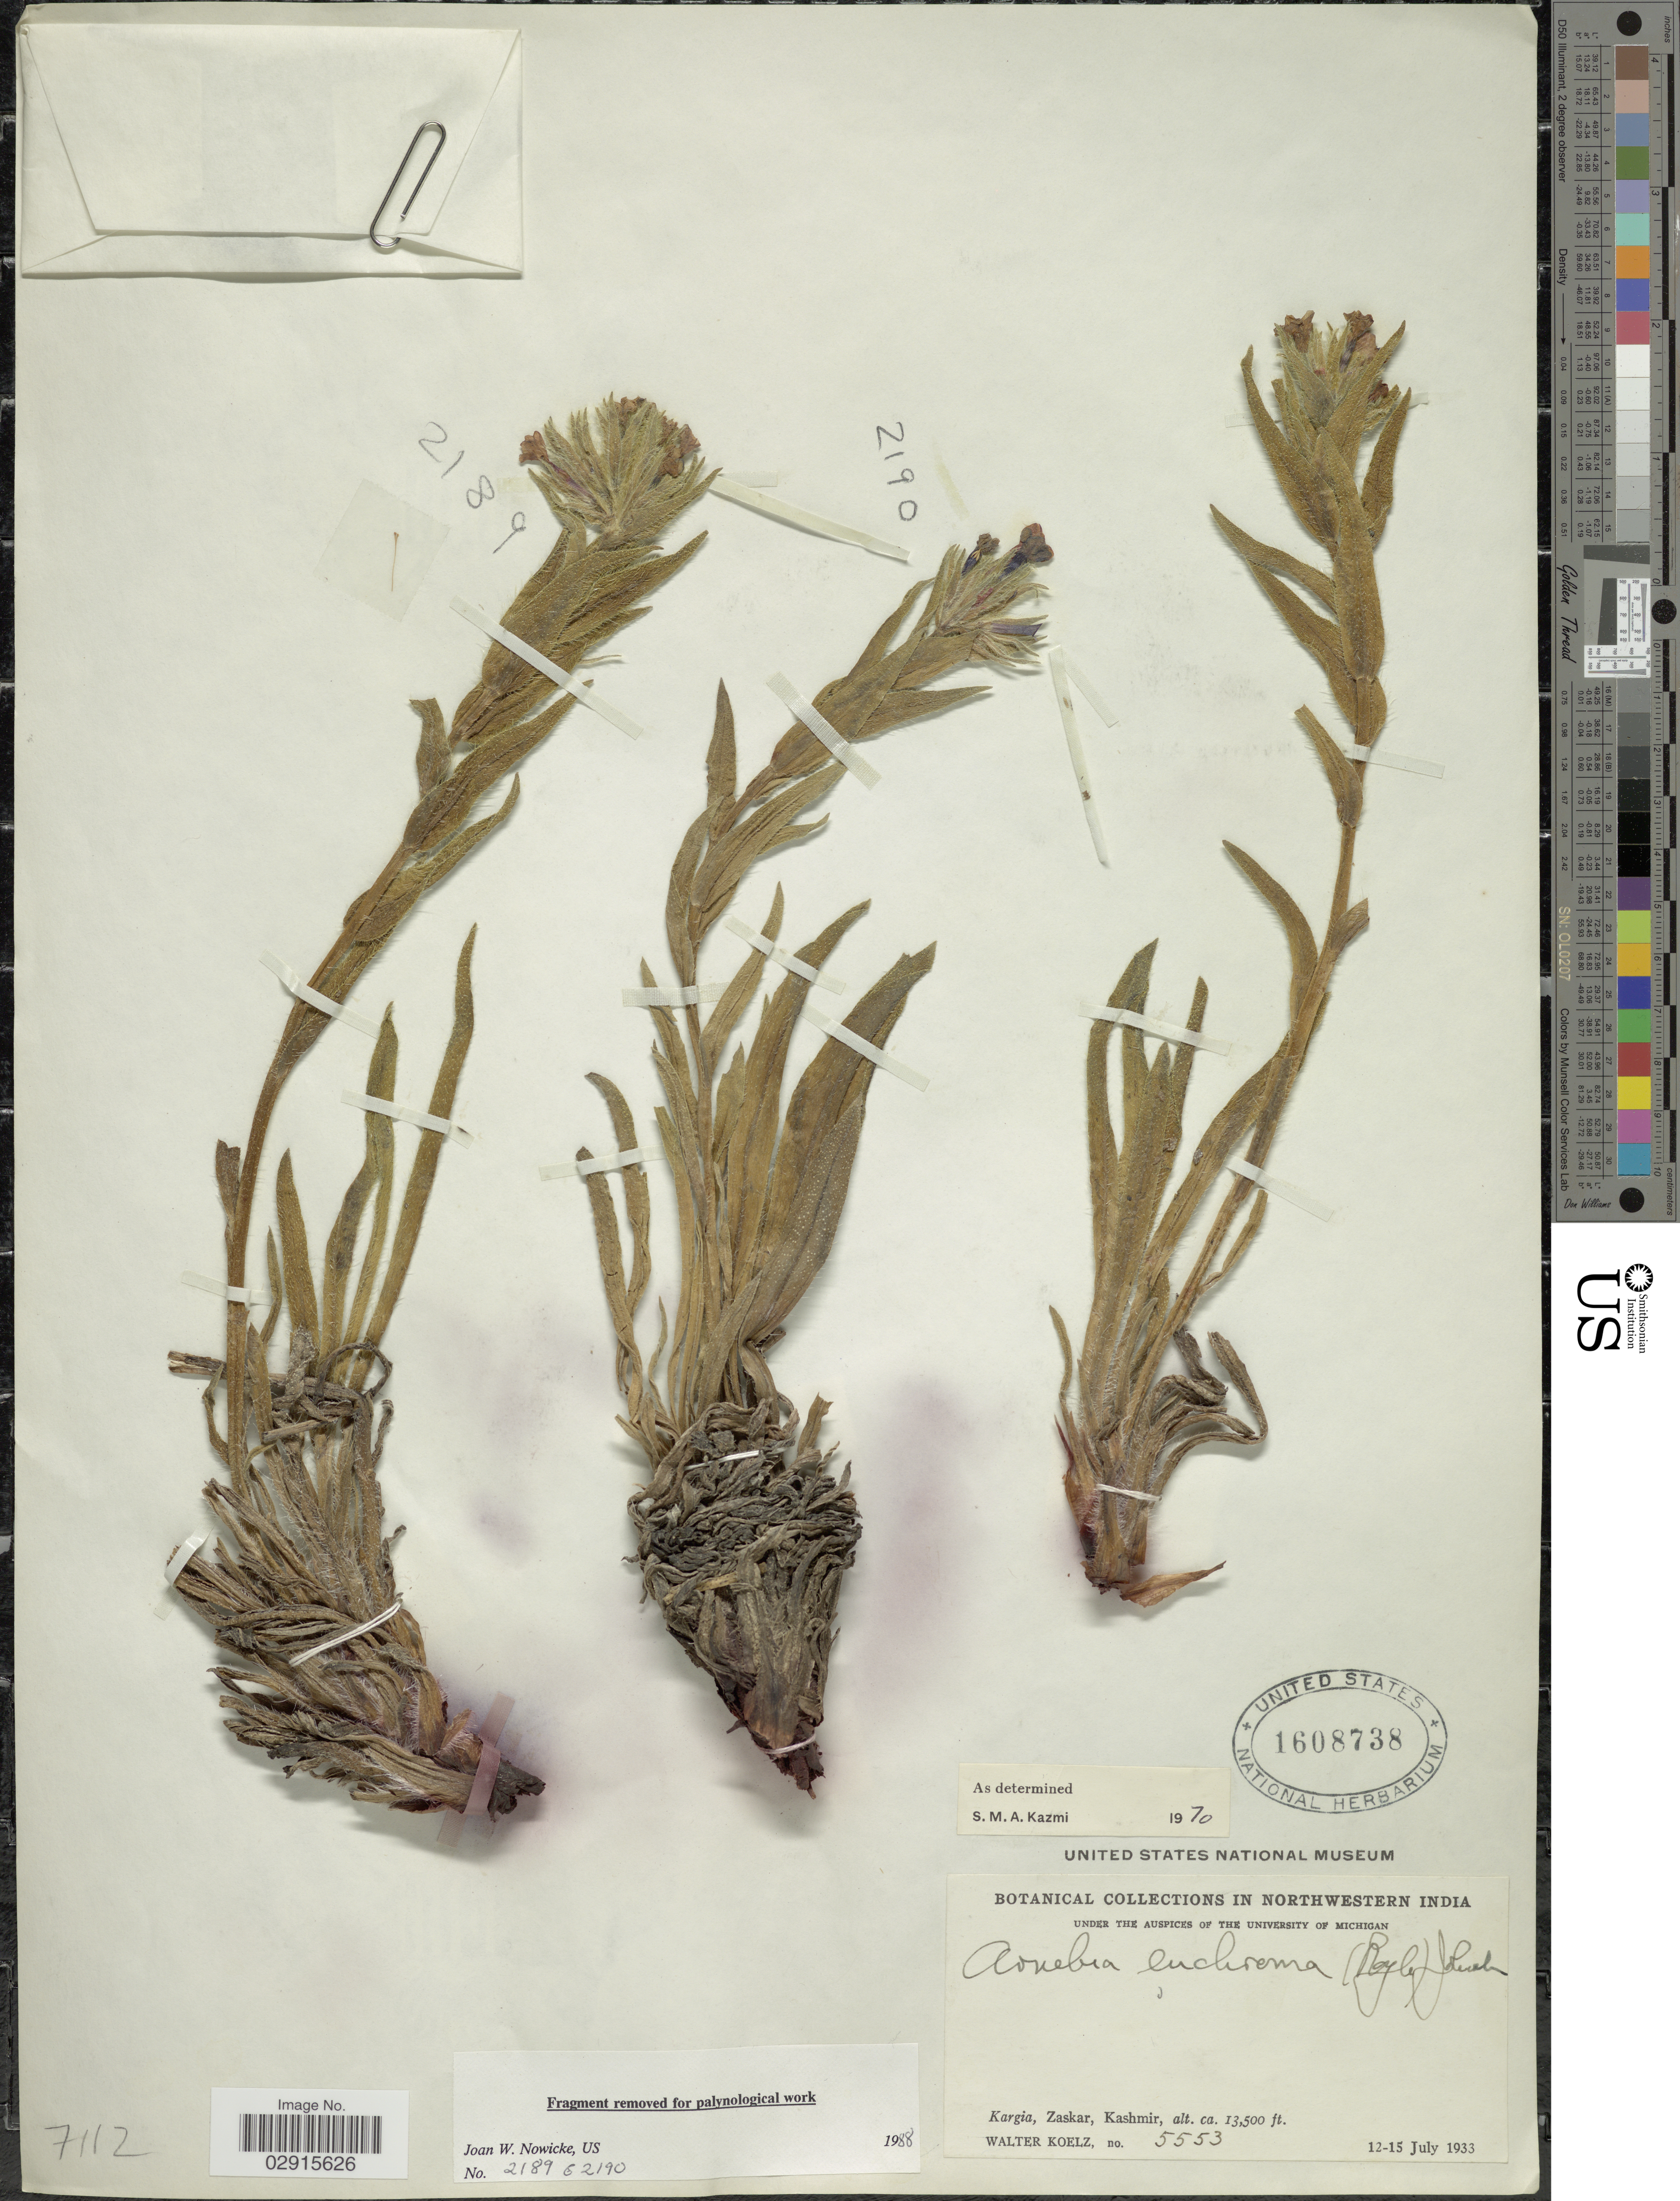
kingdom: Plantae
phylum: Tracheophyta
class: Magnoliopsida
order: Boraginales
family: Boraginaceae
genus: Arnebia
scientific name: Arnebia euchroma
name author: I.M. Johnst.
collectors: W. N. Koelz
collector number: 5553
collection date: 1933-07-12/1933-07-15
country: India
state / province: Jammu and Kashmir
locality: Northwestern India, Kargia, Zaskar, Kashmir.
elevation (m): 4115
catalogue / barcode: US 1608738